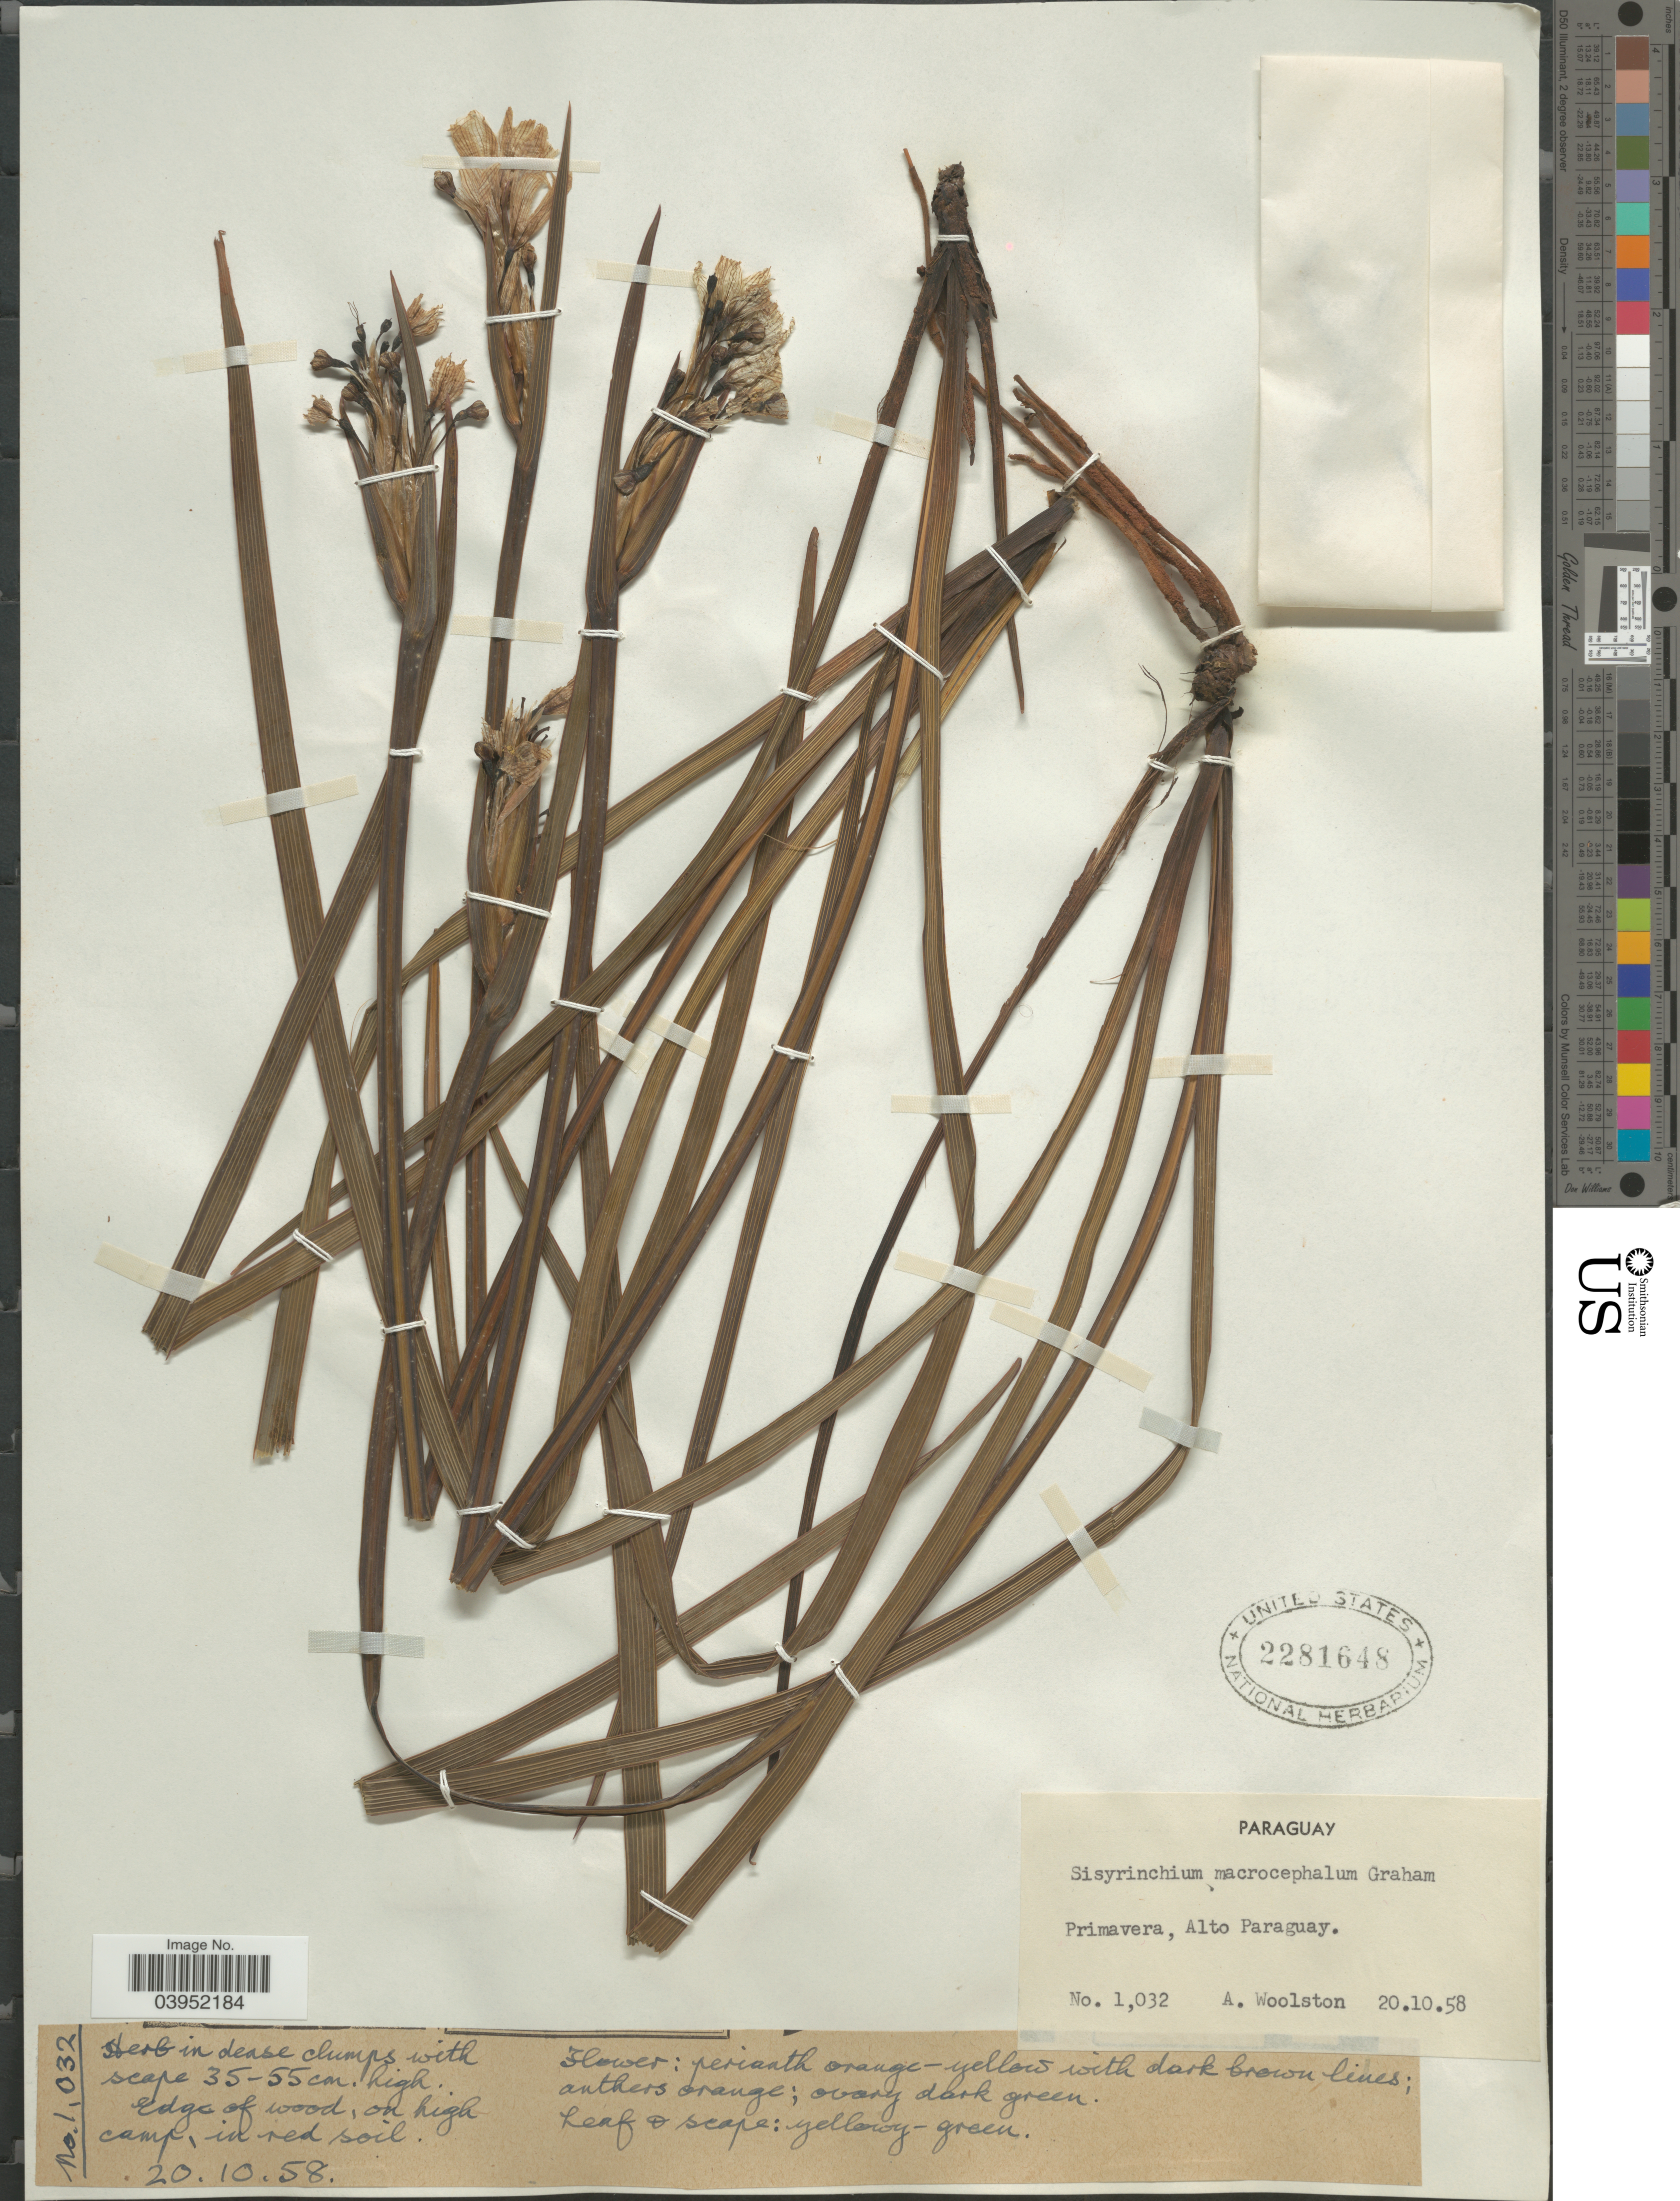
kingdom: Plantae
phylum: Tracheophyta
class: Liliopsida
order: Asparagales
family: Iridaceae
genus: Sisyrinchium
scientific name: Sisyrinchium macrocephalum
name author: Graham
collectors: A. Woolston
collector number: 1032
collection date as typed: Transcribed d/m/y: 20/10/58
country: Paraguay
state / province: Alto Paraguay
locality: Primavera, Alto Paraguay.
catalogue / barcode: US 2281648